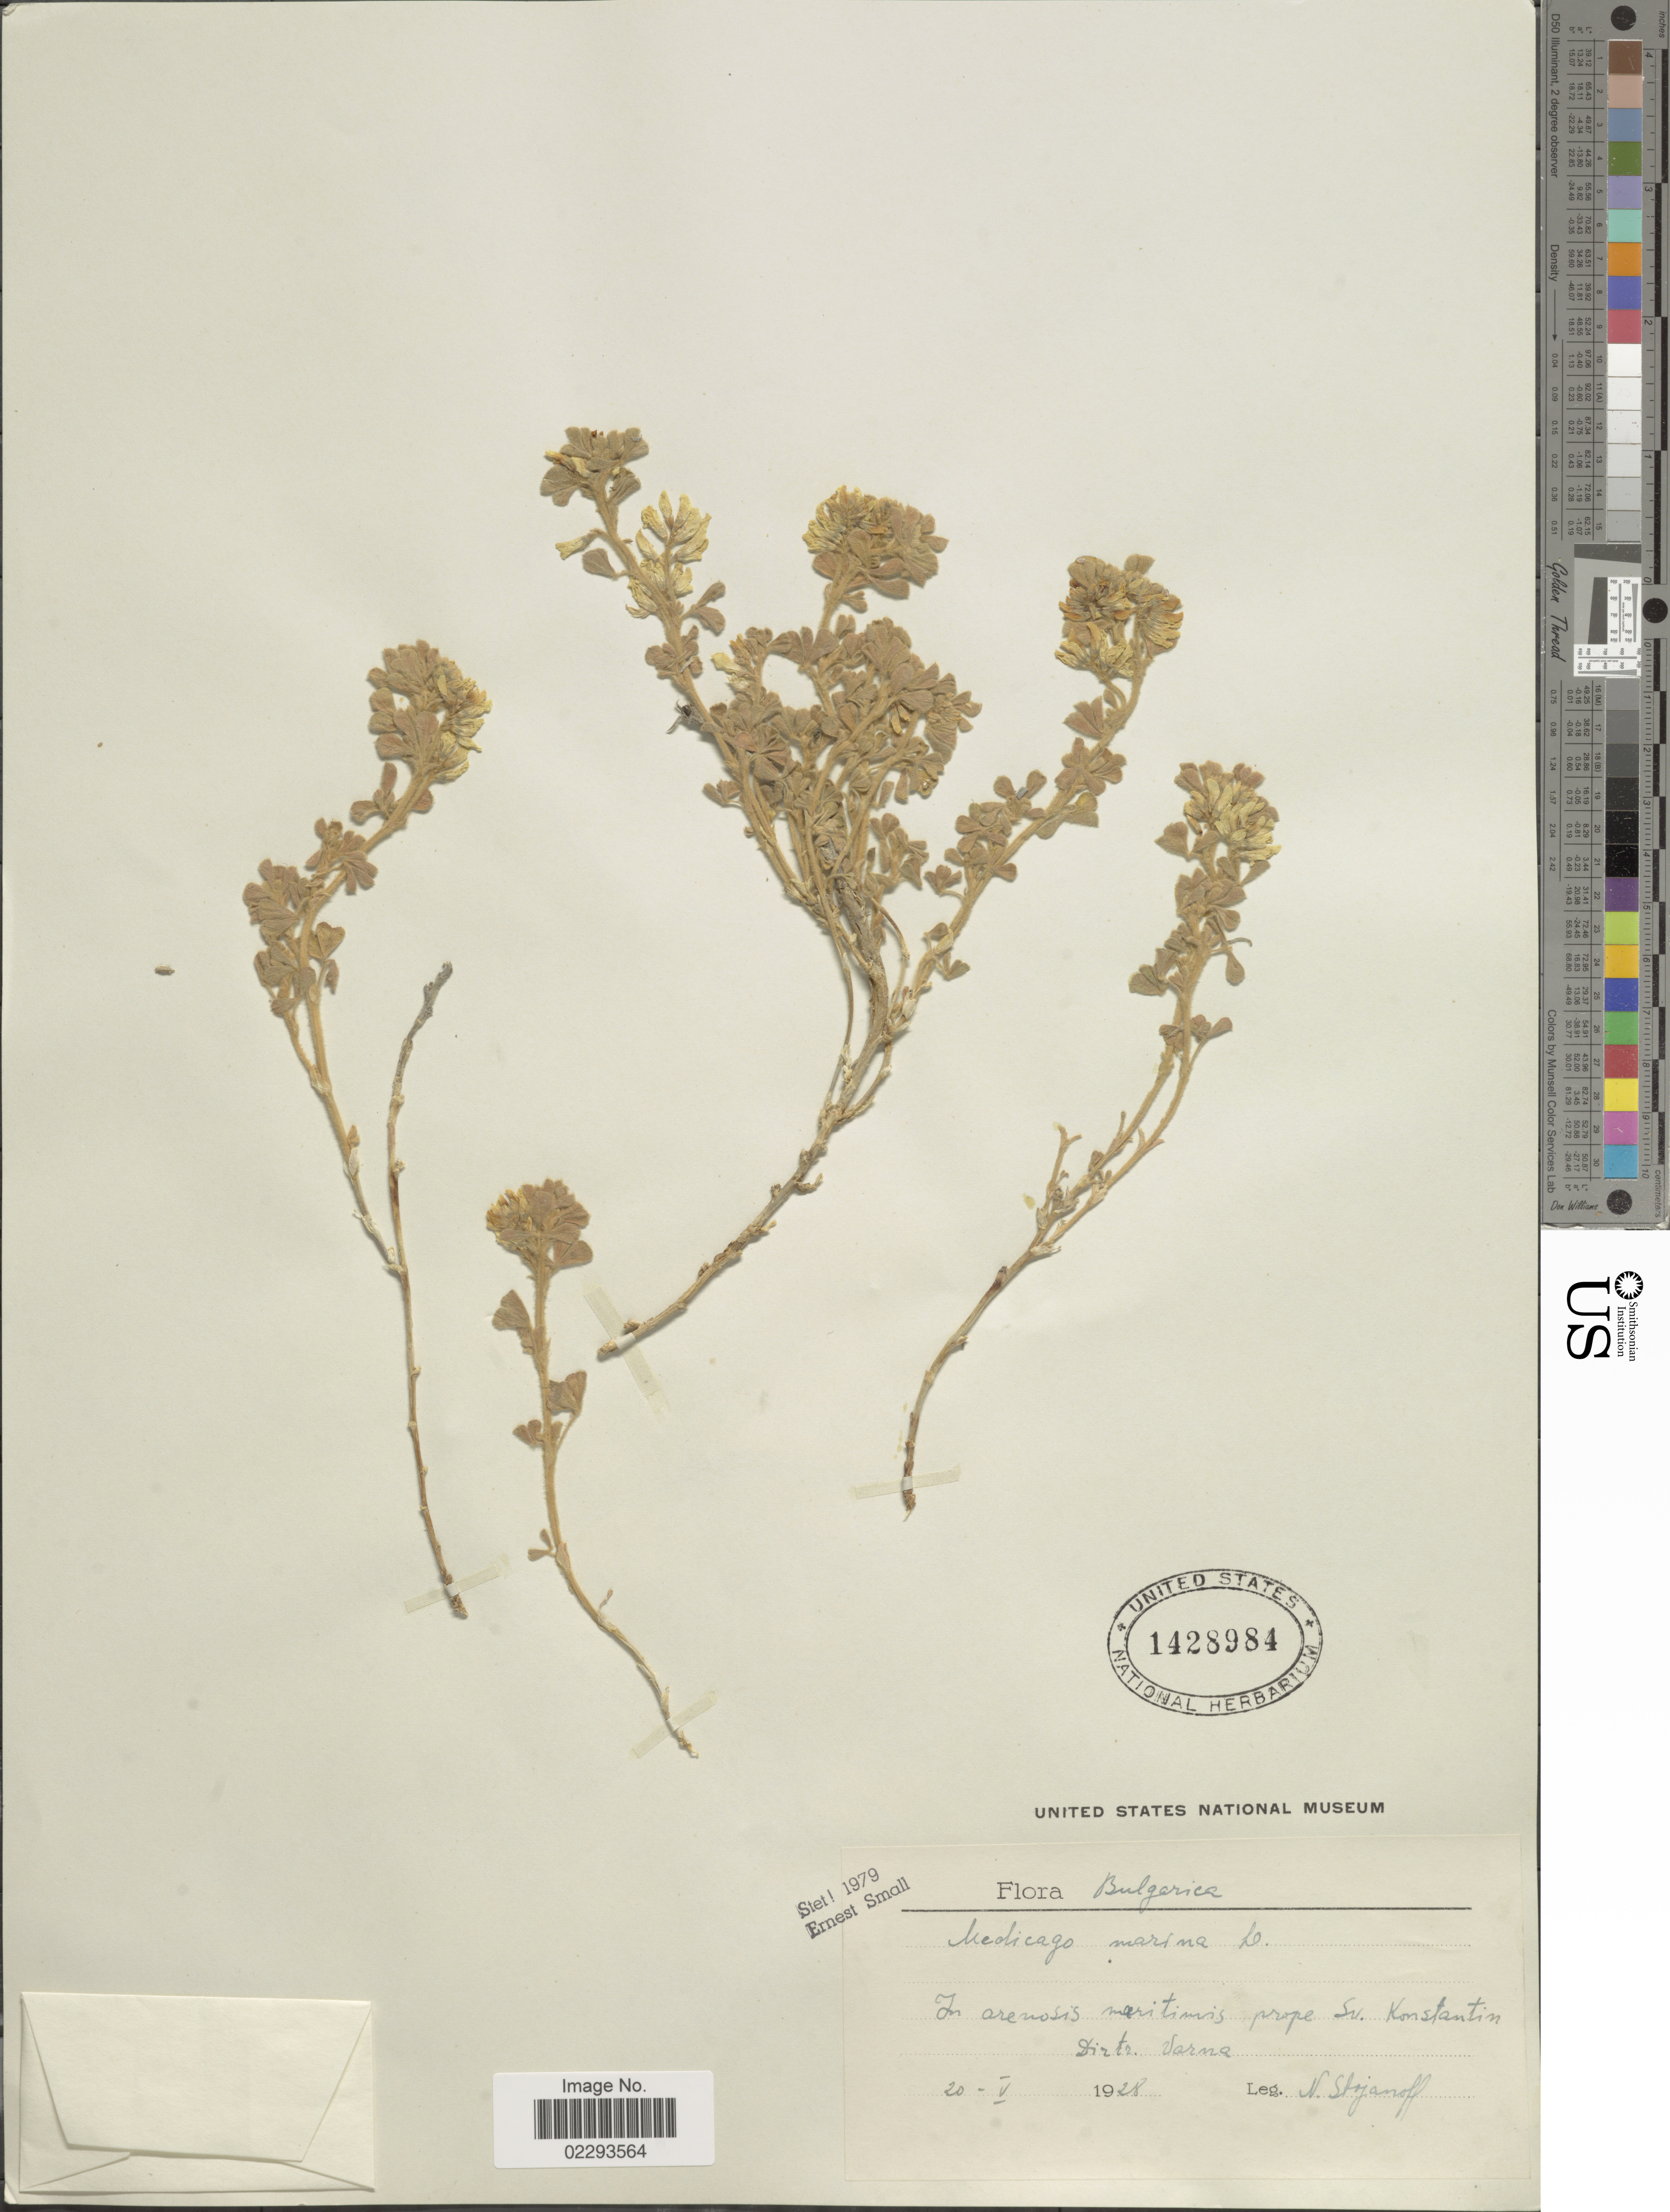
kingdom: Plantae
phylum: Tracheophyta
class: Magnoliopsida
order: Fabales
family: Fabaceae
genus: Medicago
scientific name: Medicago marina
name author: L.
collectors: N. Stojanoff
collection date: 1928-05-20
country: Bulgaria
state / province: Varna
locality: In arenosis maritimuis prope Sv. Konstantin [interpreted]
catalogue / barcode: US 1428984